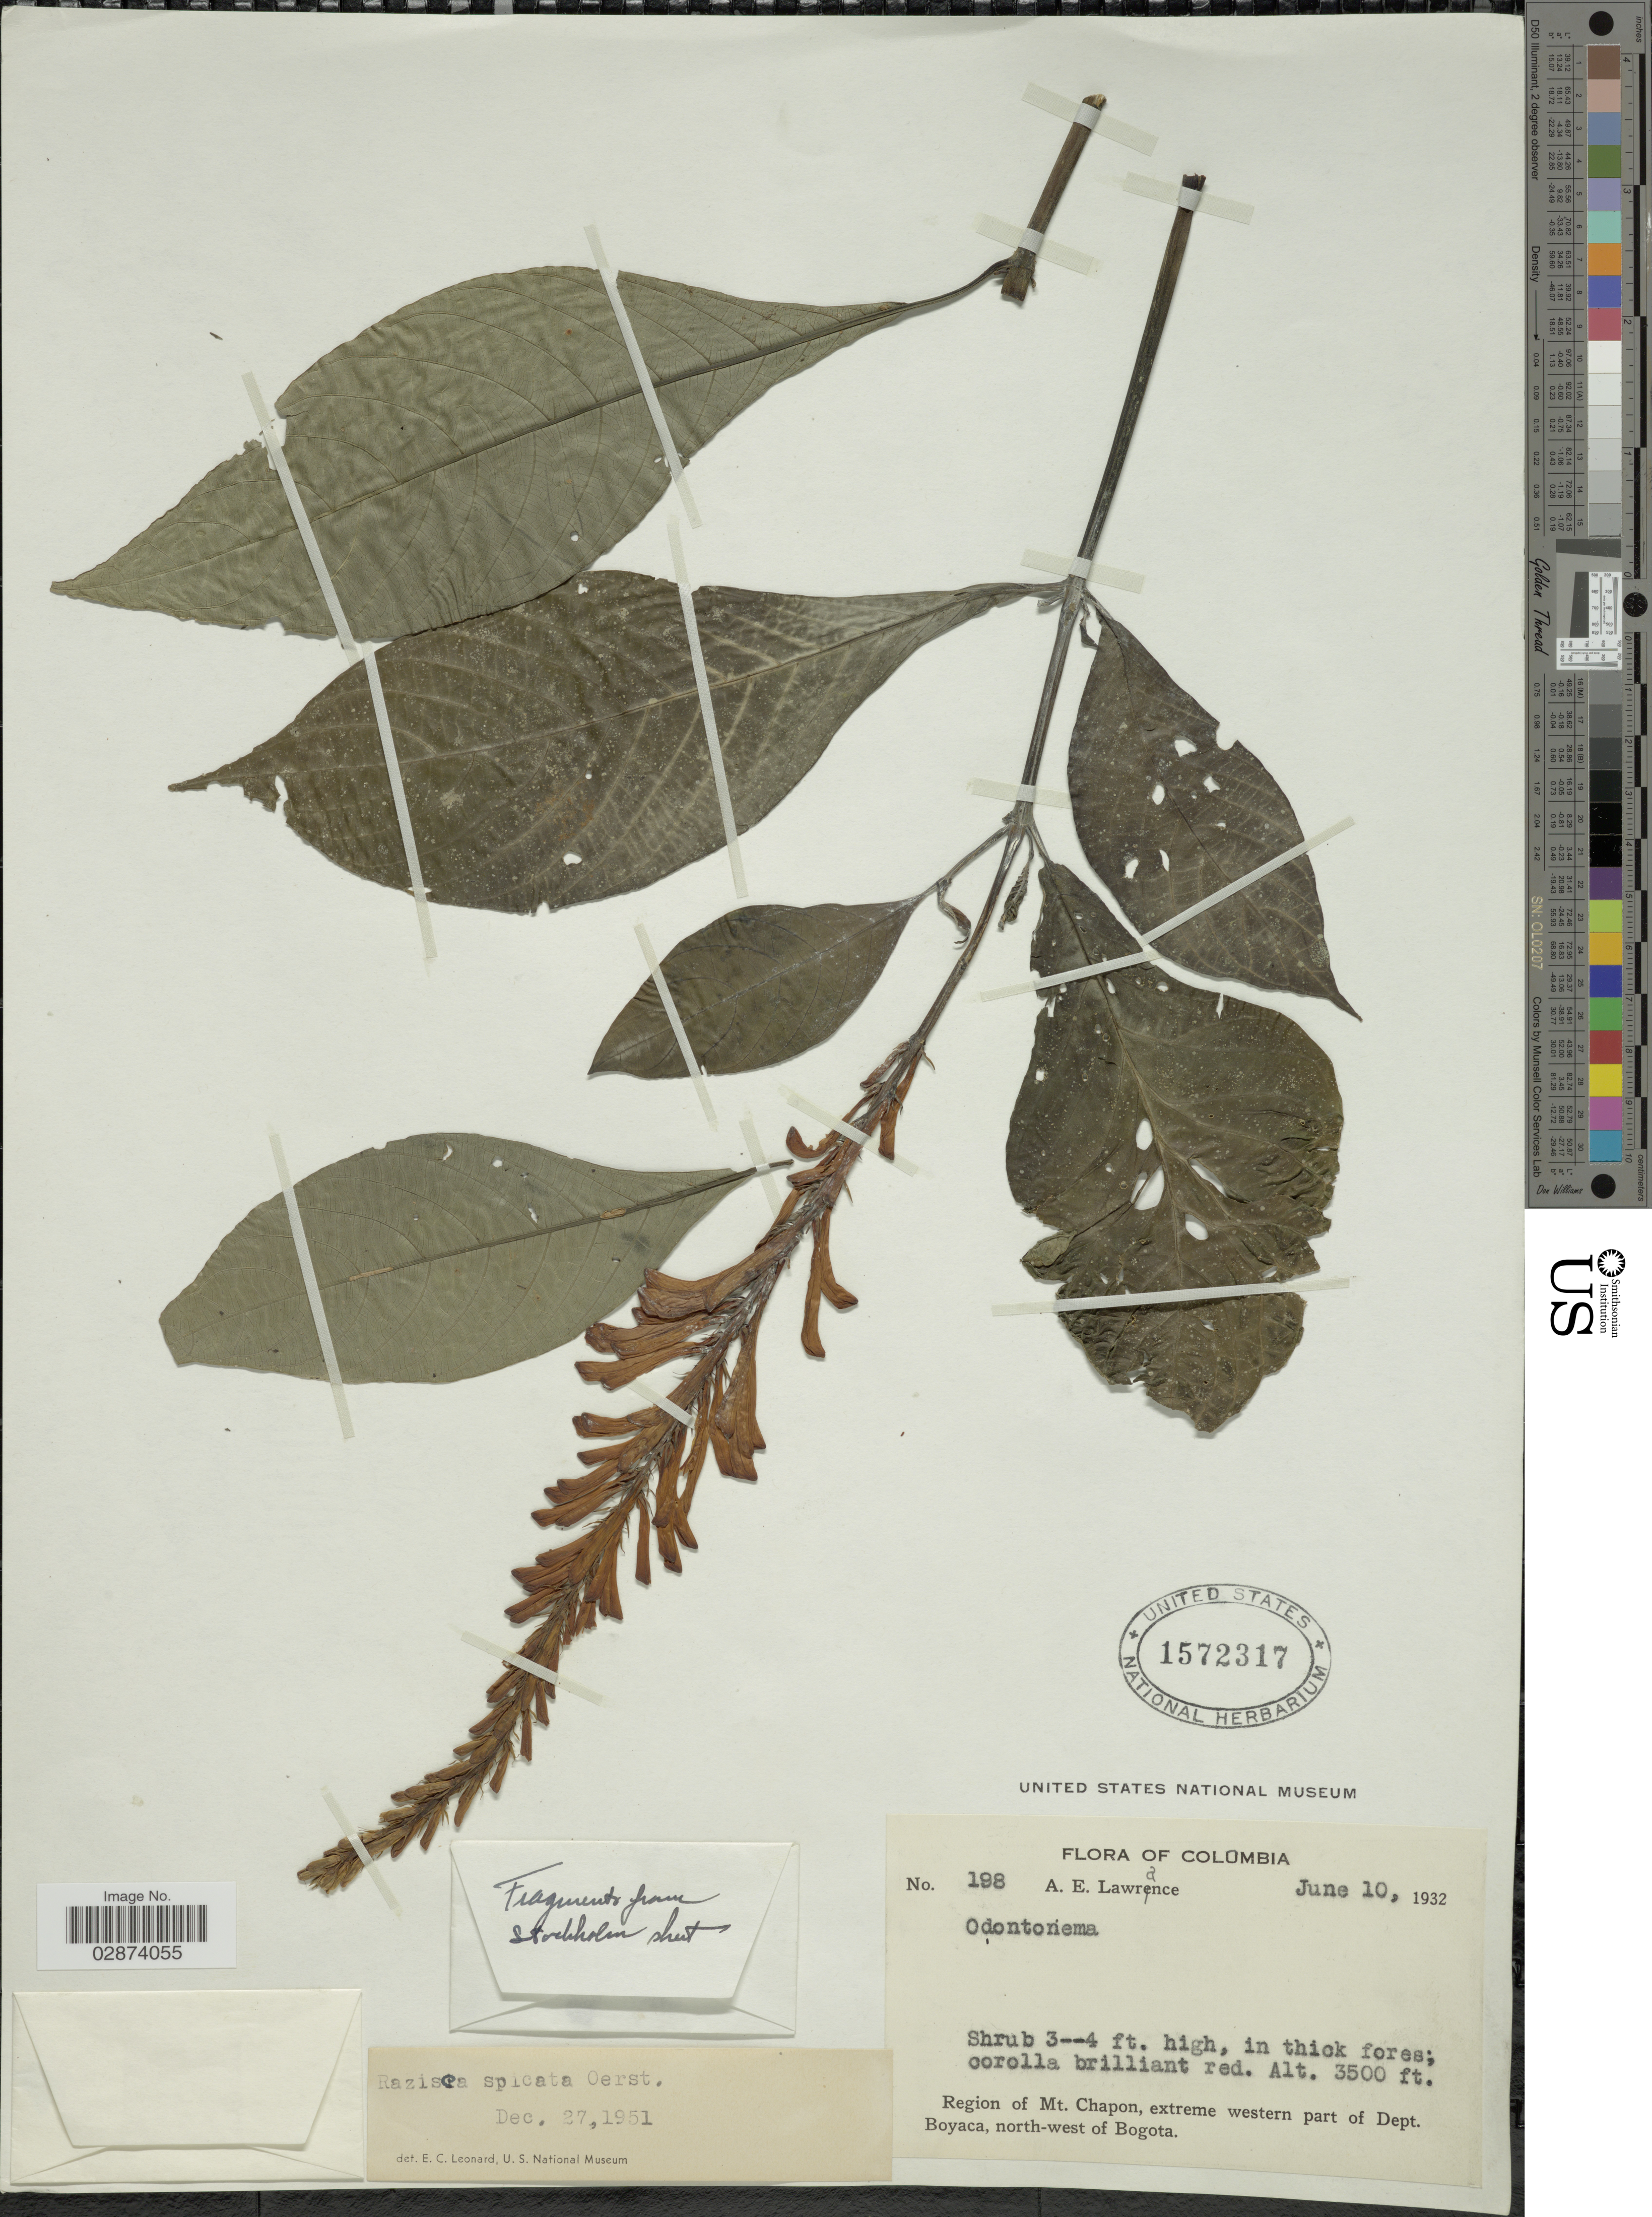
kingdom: Plantae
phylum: Tracheophyta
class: Magnoliopsida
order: Lamiales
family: Acanthaceae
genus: Razisea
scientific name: Razisea spicata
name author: Oerst.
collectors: A. Lawrance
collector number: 198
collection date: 1932-06-10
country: Colombia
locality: Region of Mt. Chapon, extreme western part of Dept. Boyaca, north-west of Bogota.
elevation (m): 1067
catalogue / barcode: US 1572317